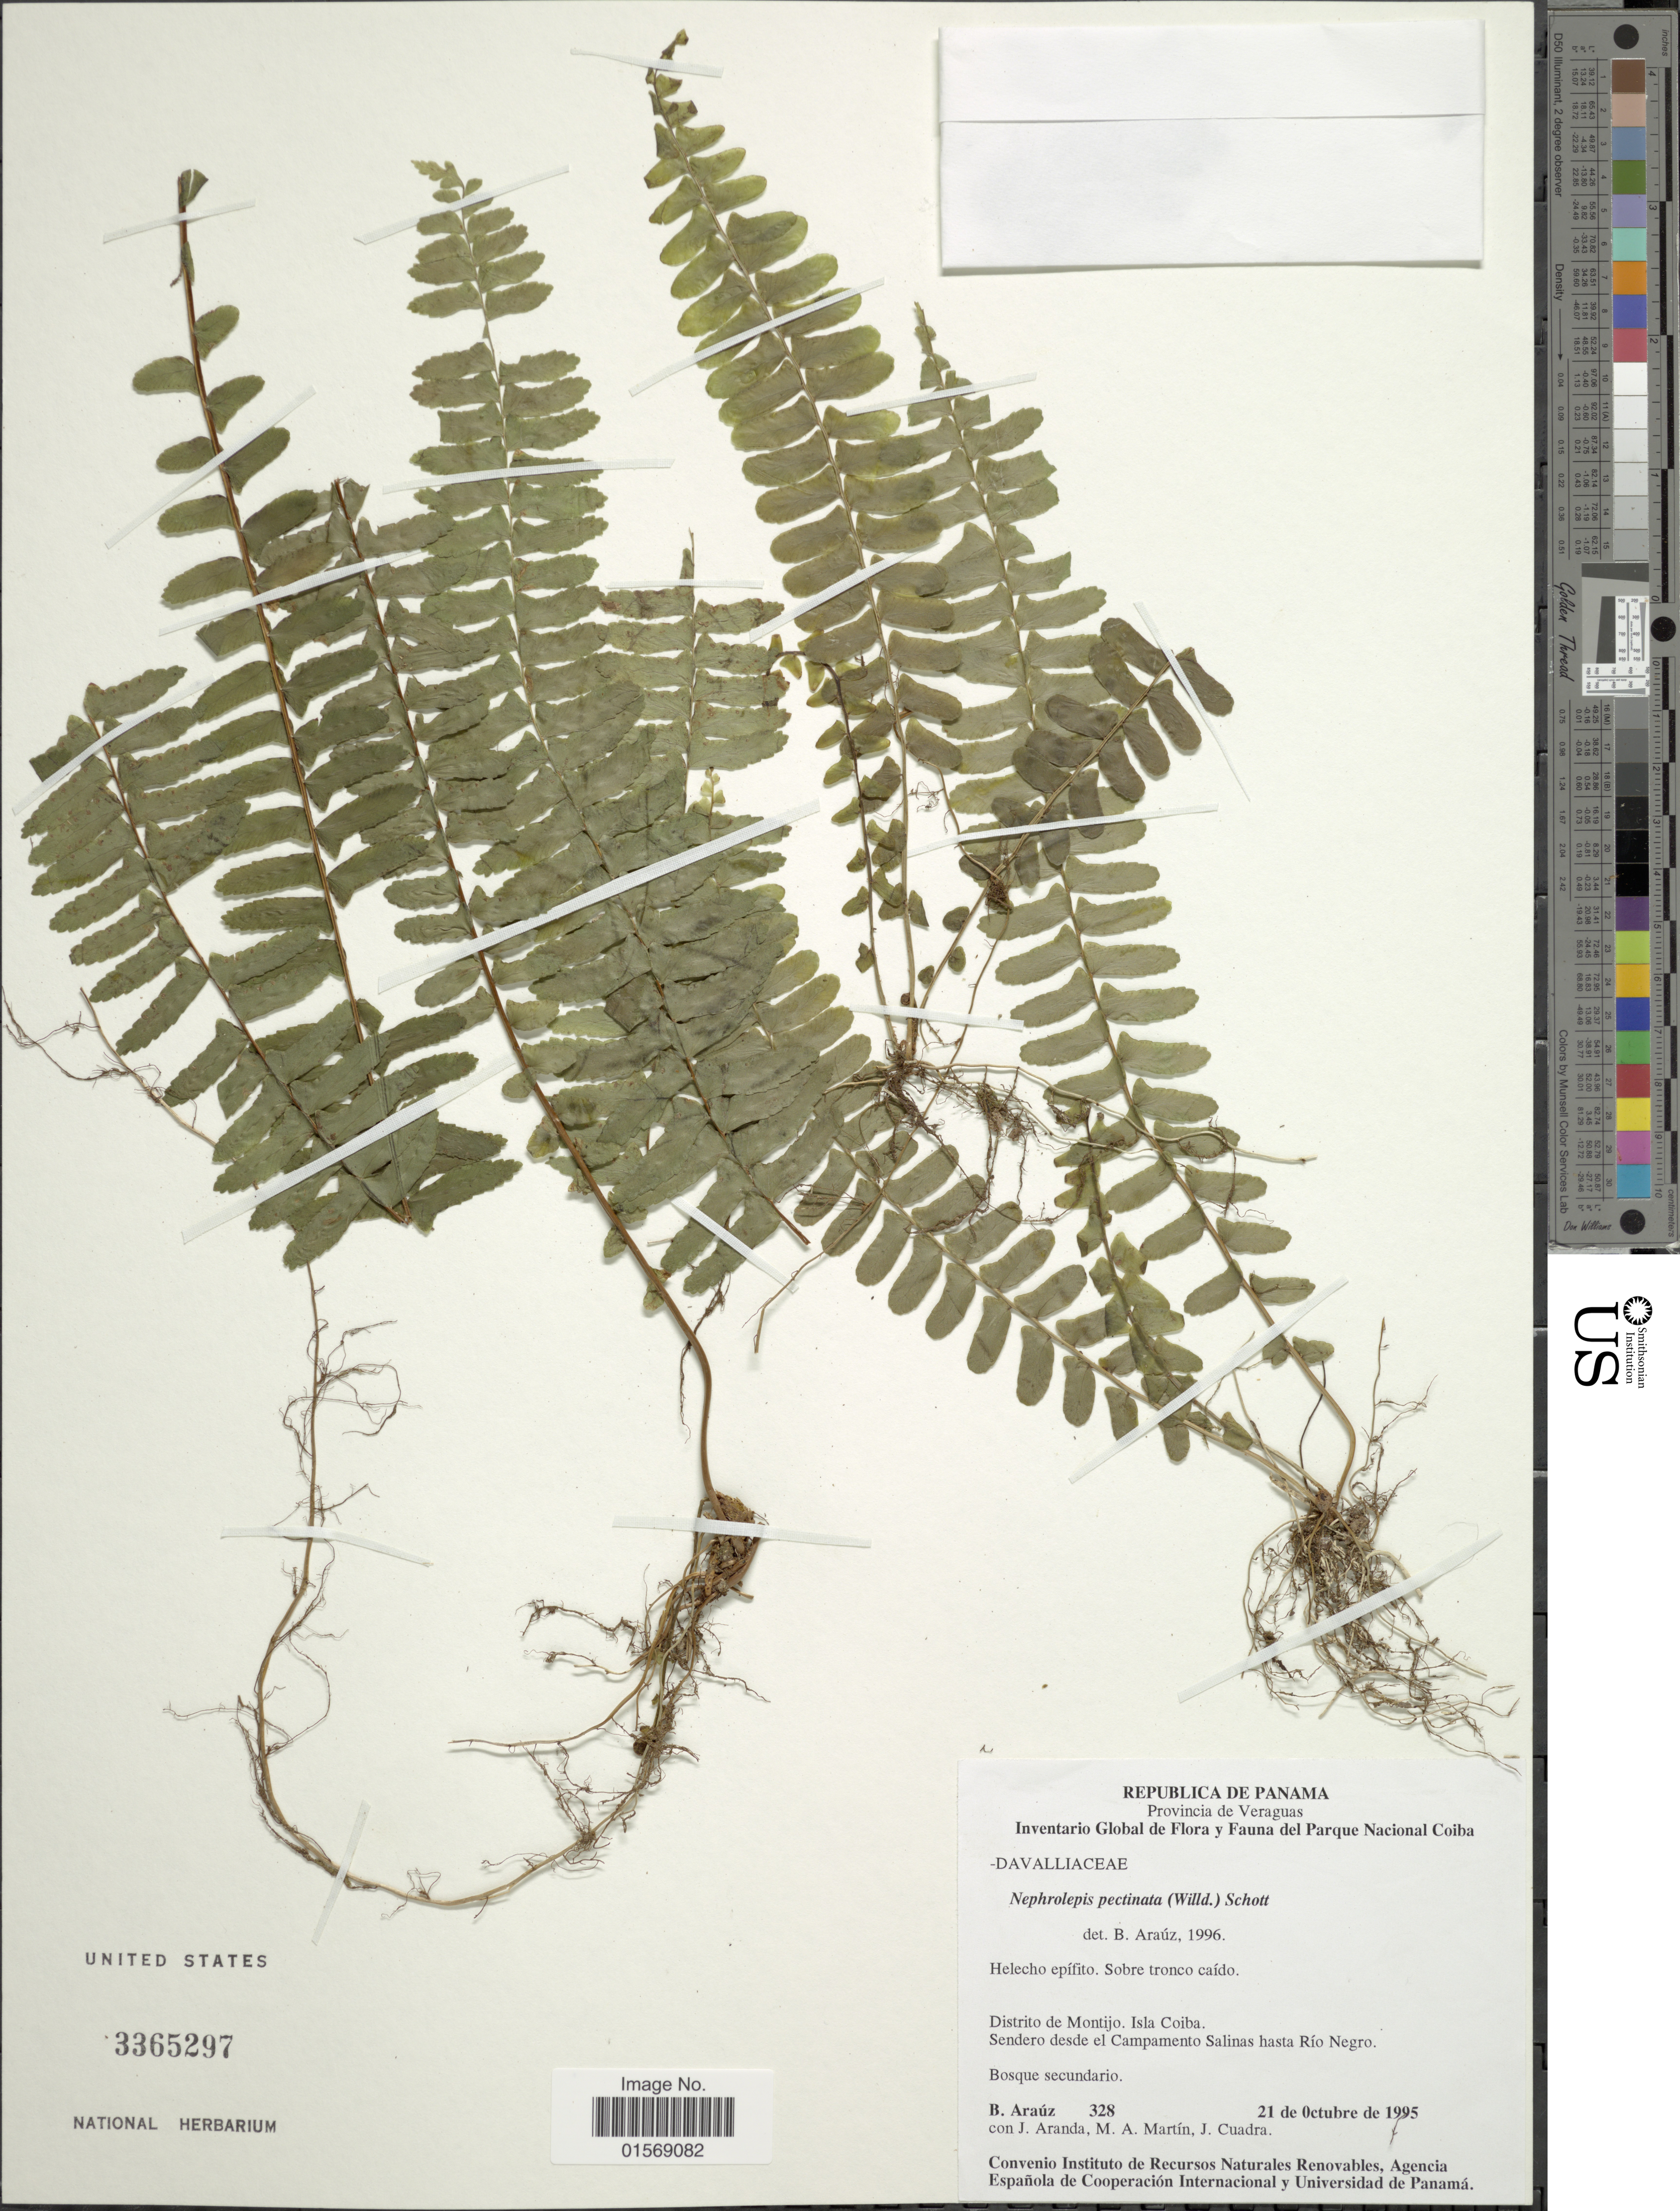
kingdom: Plantae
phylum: Tracheophyta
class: Polypodiopsida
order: Polypodiales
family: Nephrolepidaceae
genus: Nephrolepis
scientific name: Nephrolepis pectinata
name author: (Willd.) Schott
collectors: B. Araúz, M. A. Martin & J. Cuadra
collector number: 328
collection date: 1995-10-21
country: Panama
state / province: Veraguas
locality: Republica de Panama, Provincia de Veraguas. Distrito de Montijo, Isla Coiba, Sendero desde el Campamento Salinas hasta Rio Negro.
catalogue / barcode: US 3365297